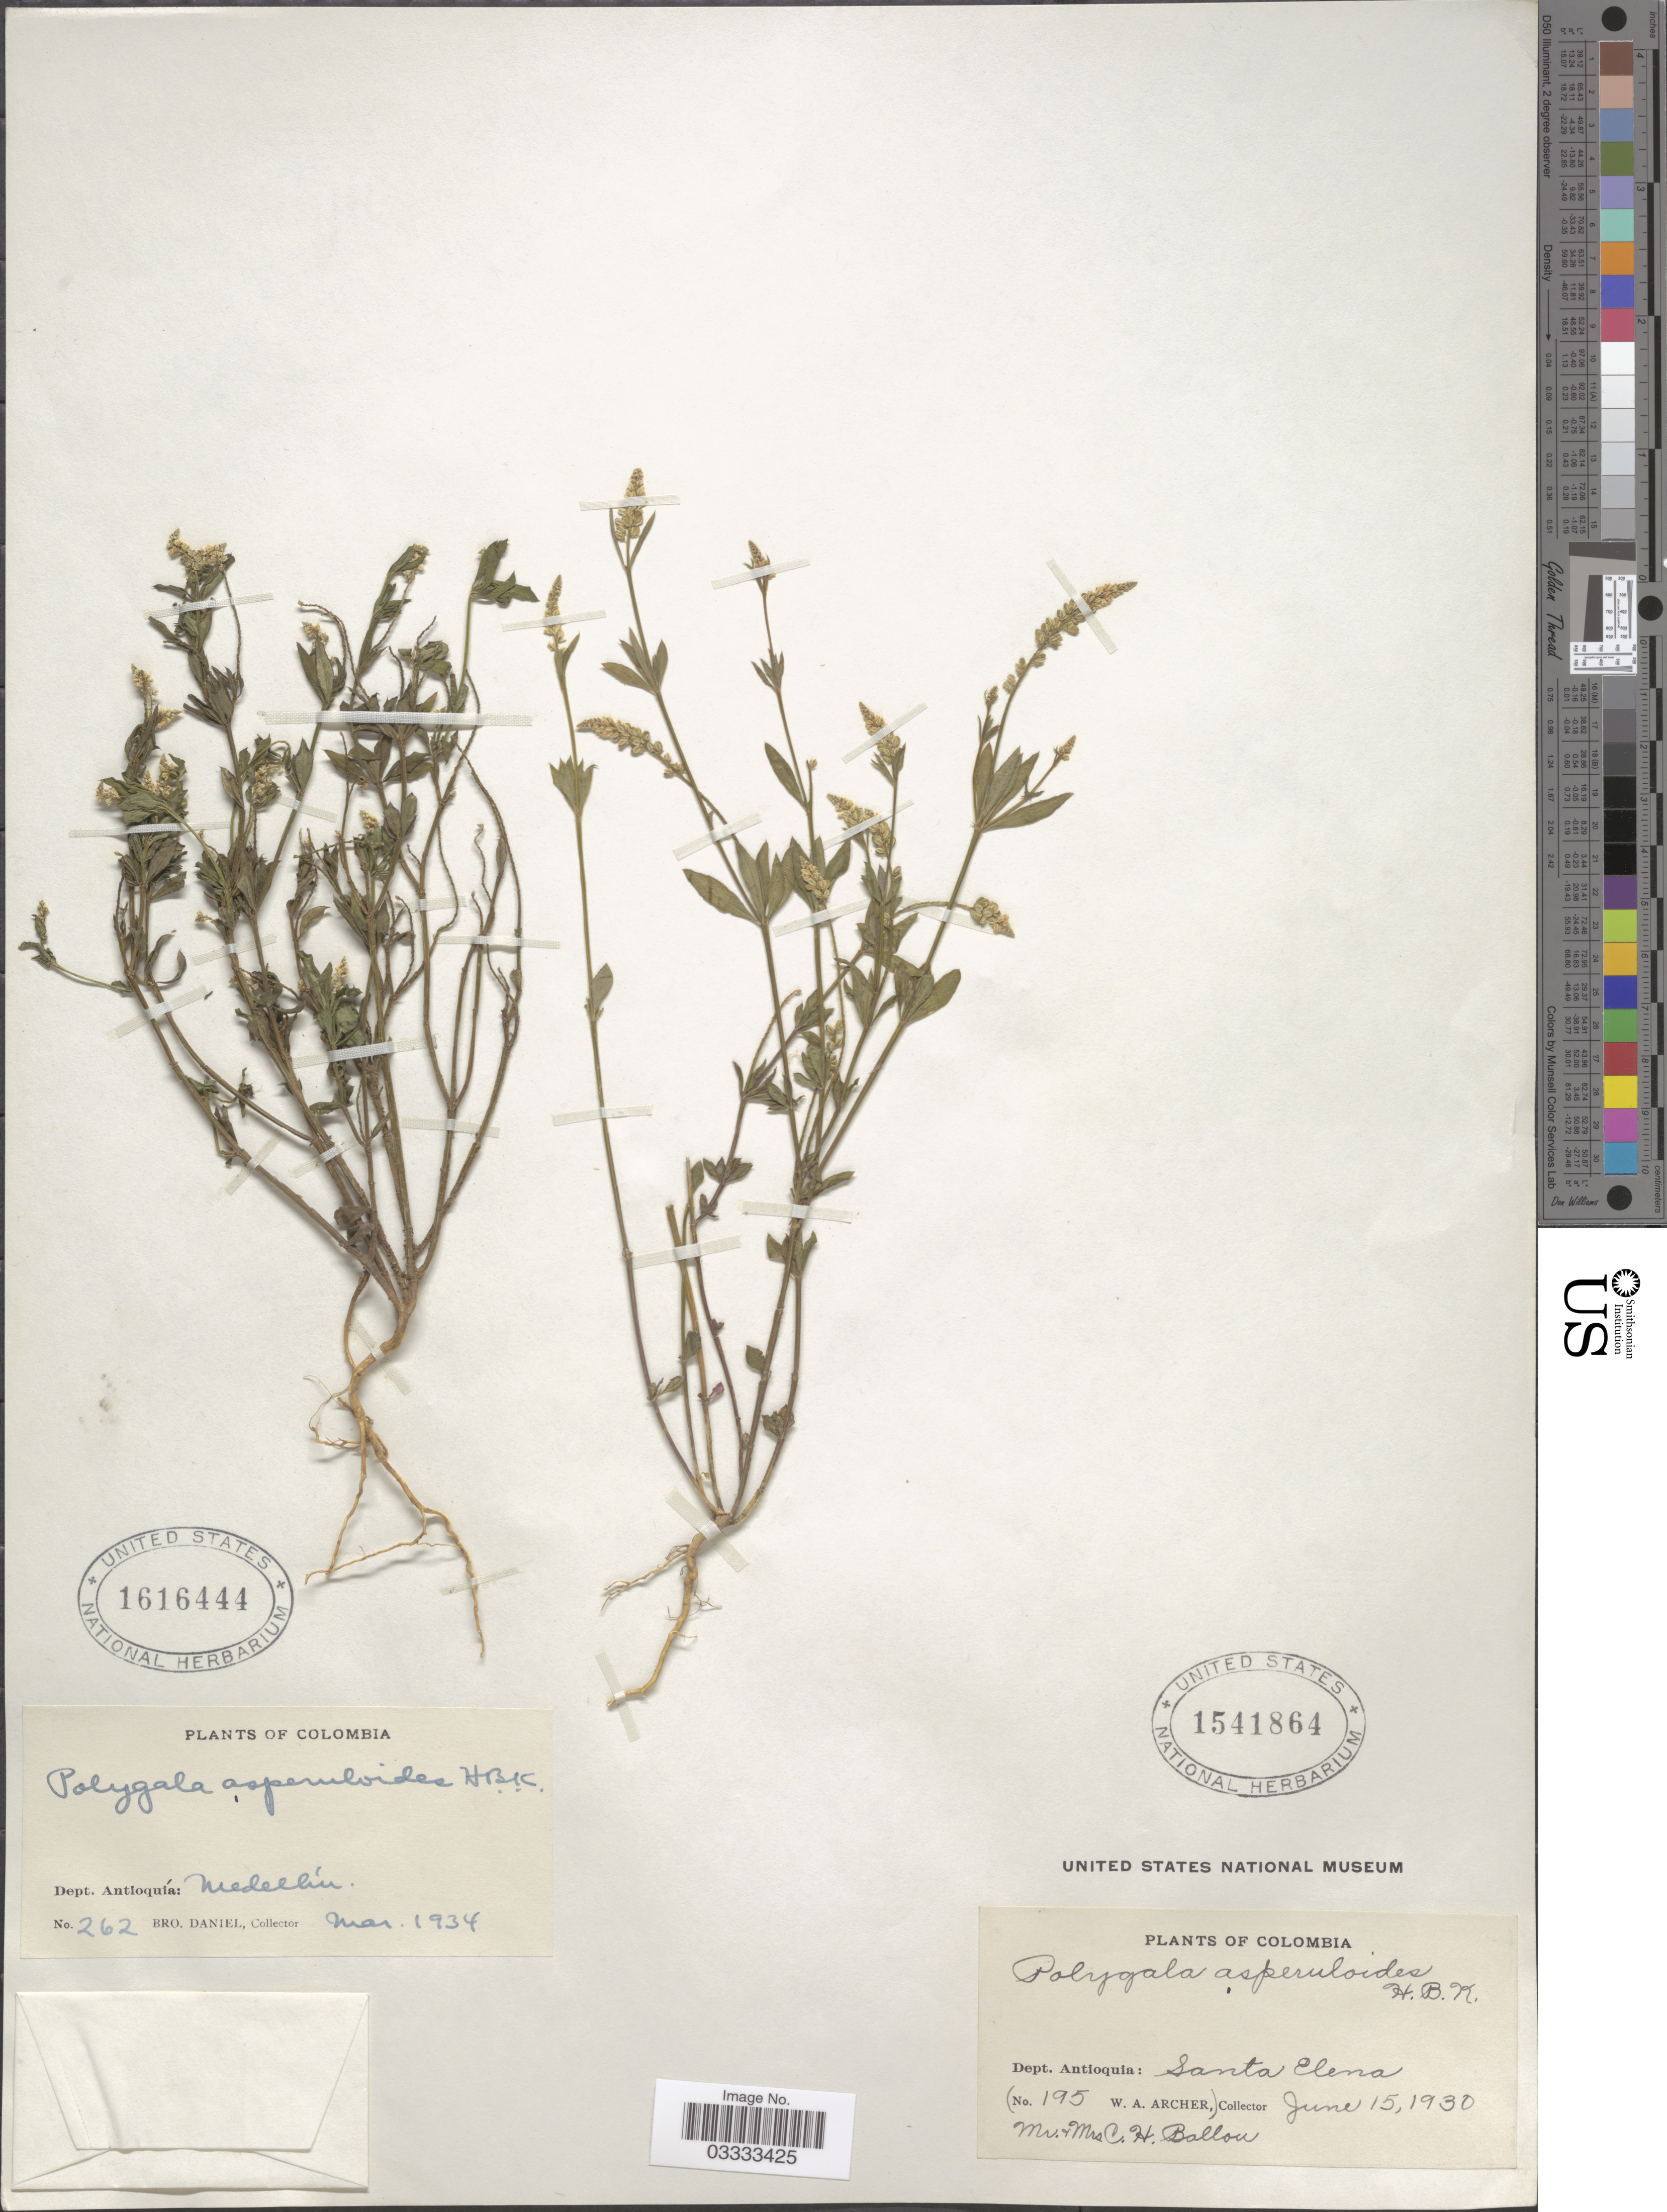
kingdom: Plantae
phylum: Tracheophyta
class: Magnoliopsida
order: Fabales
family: Polygalaceae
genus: Polygala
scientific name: Polygala asperuloides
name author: Kunth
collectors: W. Archer, C. Ballou & C. Ballou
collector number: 195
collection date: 1930-06-15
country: Colombia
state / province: Antioquia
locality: Dept. Antioquia: Santa Elena.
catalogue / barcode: US 1541864-2